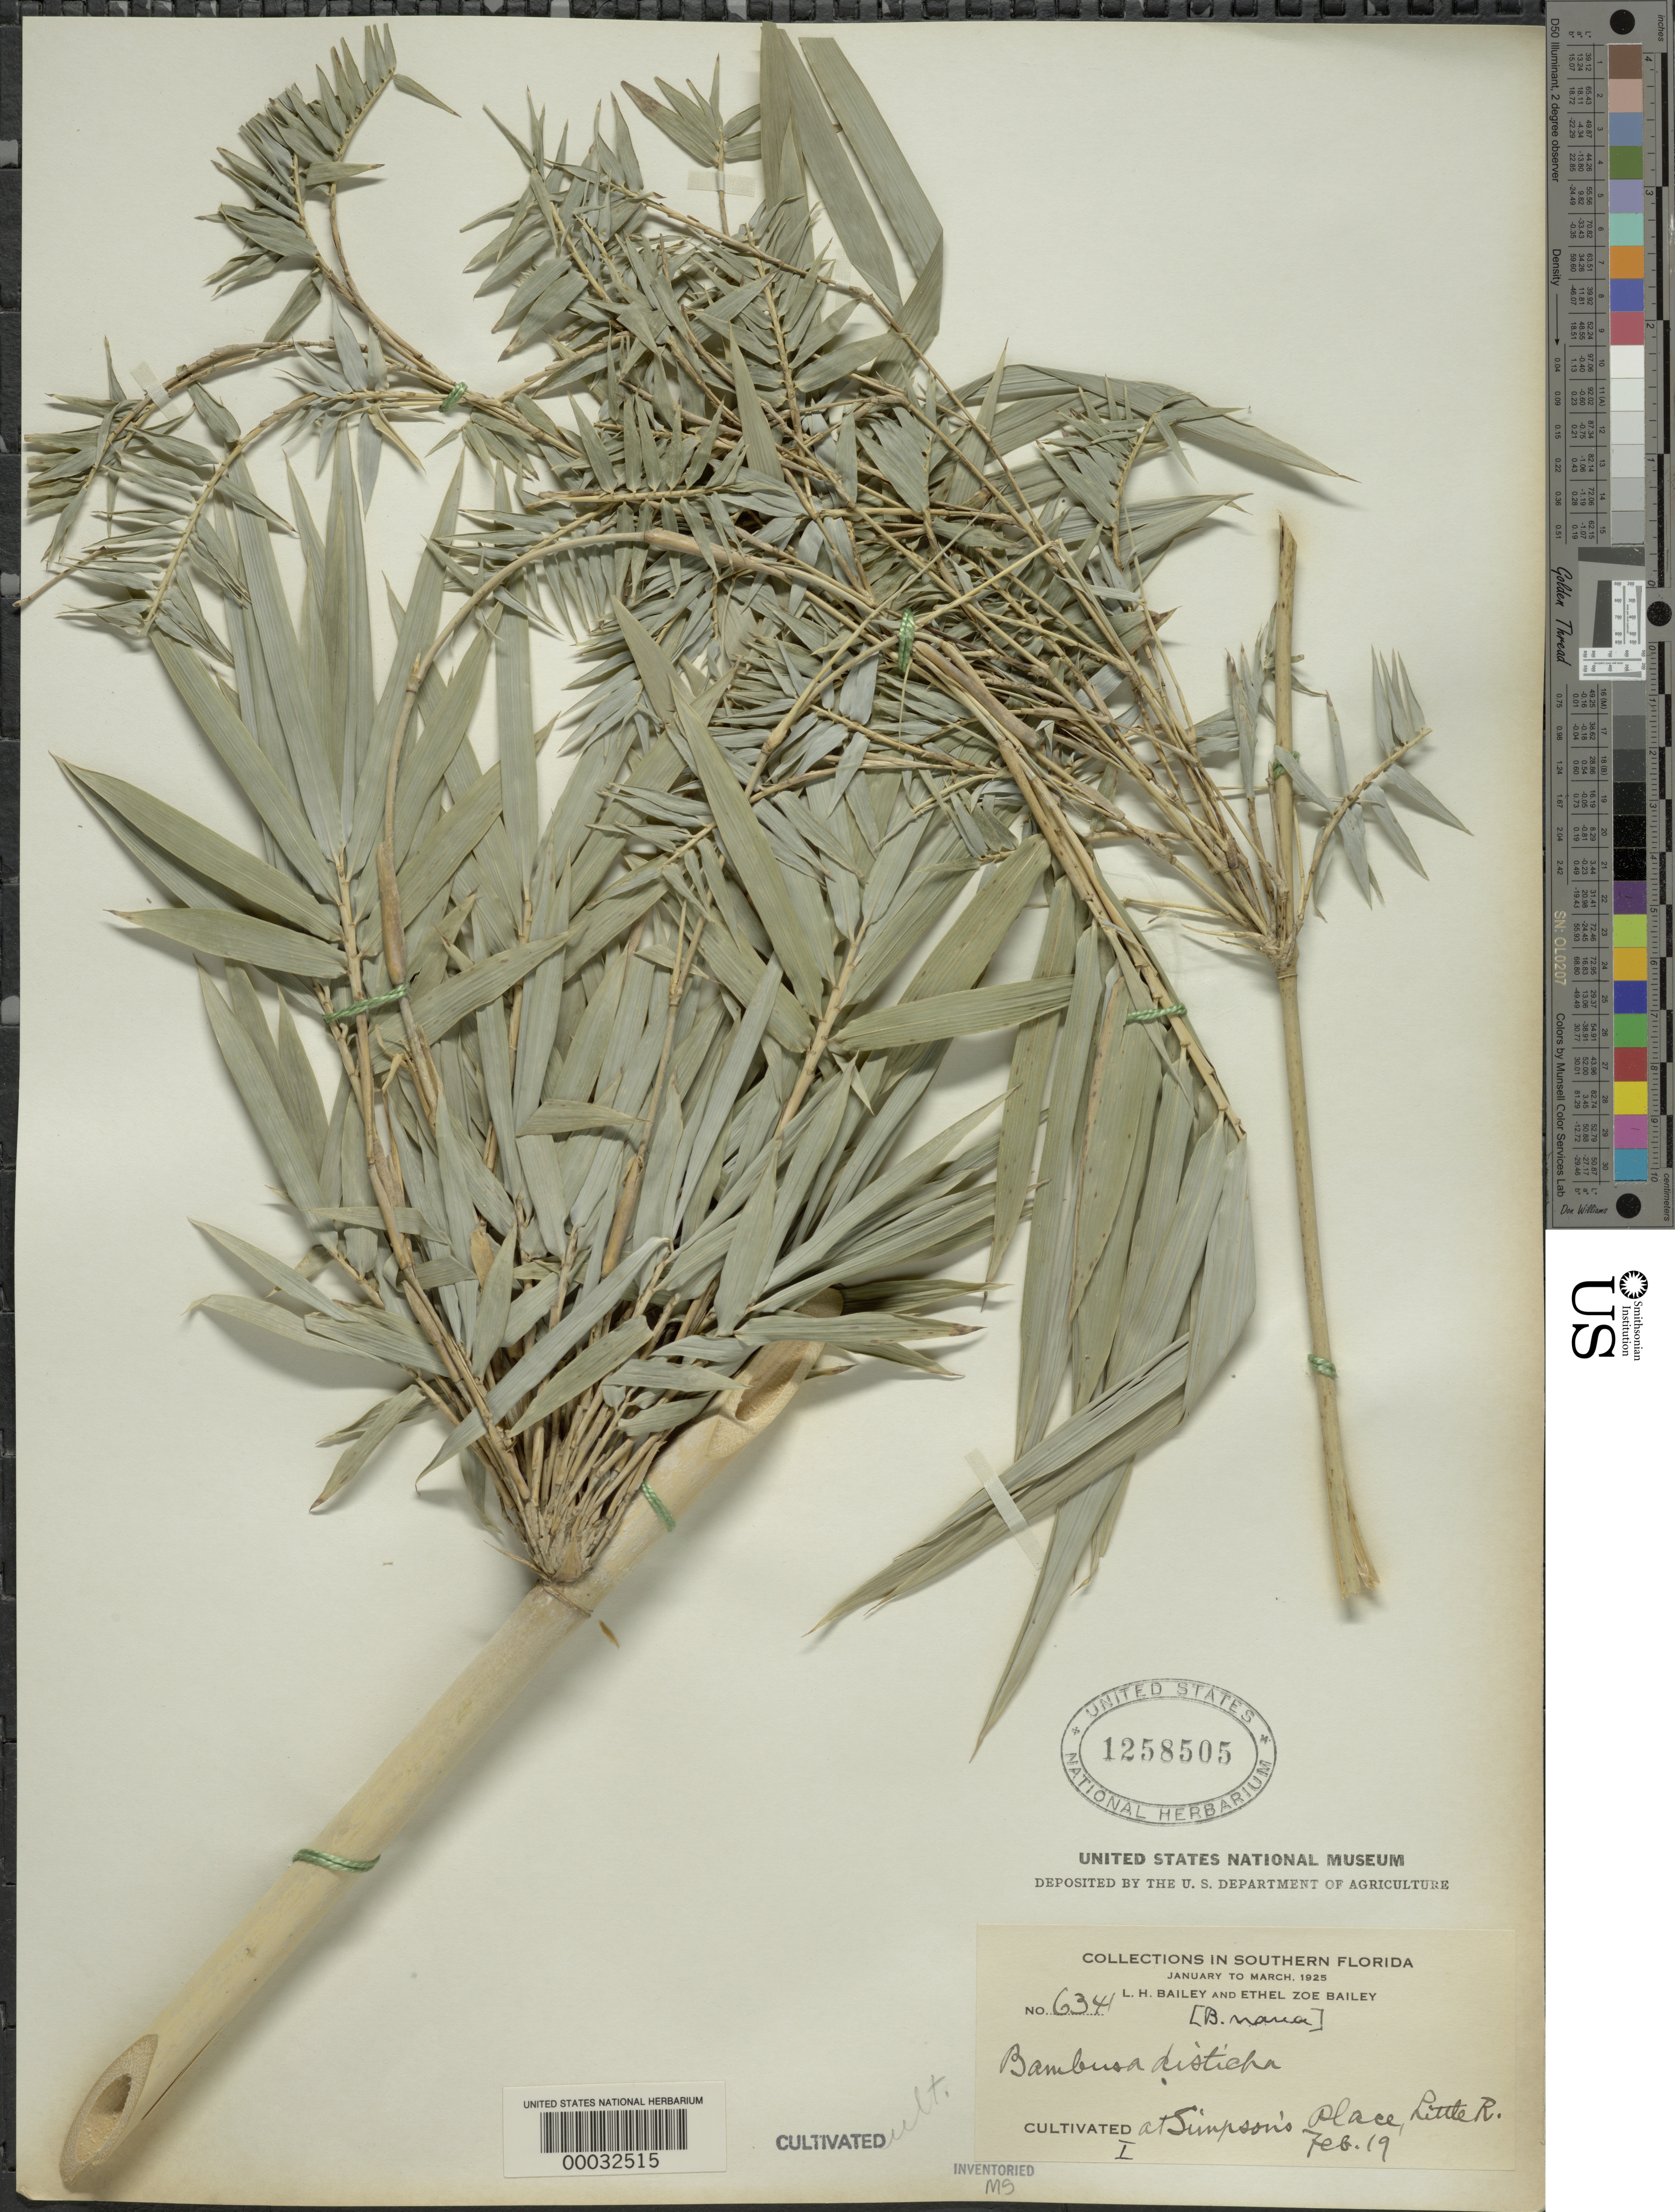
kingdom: Plantae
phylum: Tracheophyta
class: Liliopsida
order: Poales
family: Poaceae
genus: Bambusa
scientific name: Bambusa multiplex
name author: (Lour.) Raeusch. ex Schult. & Schult. f.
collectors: L. H. Bailey & E. Z. Bailey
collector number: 6341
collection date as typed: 19 Feb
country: United States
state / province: Florida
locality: Simpson's place-little river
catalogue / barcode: US 1258505